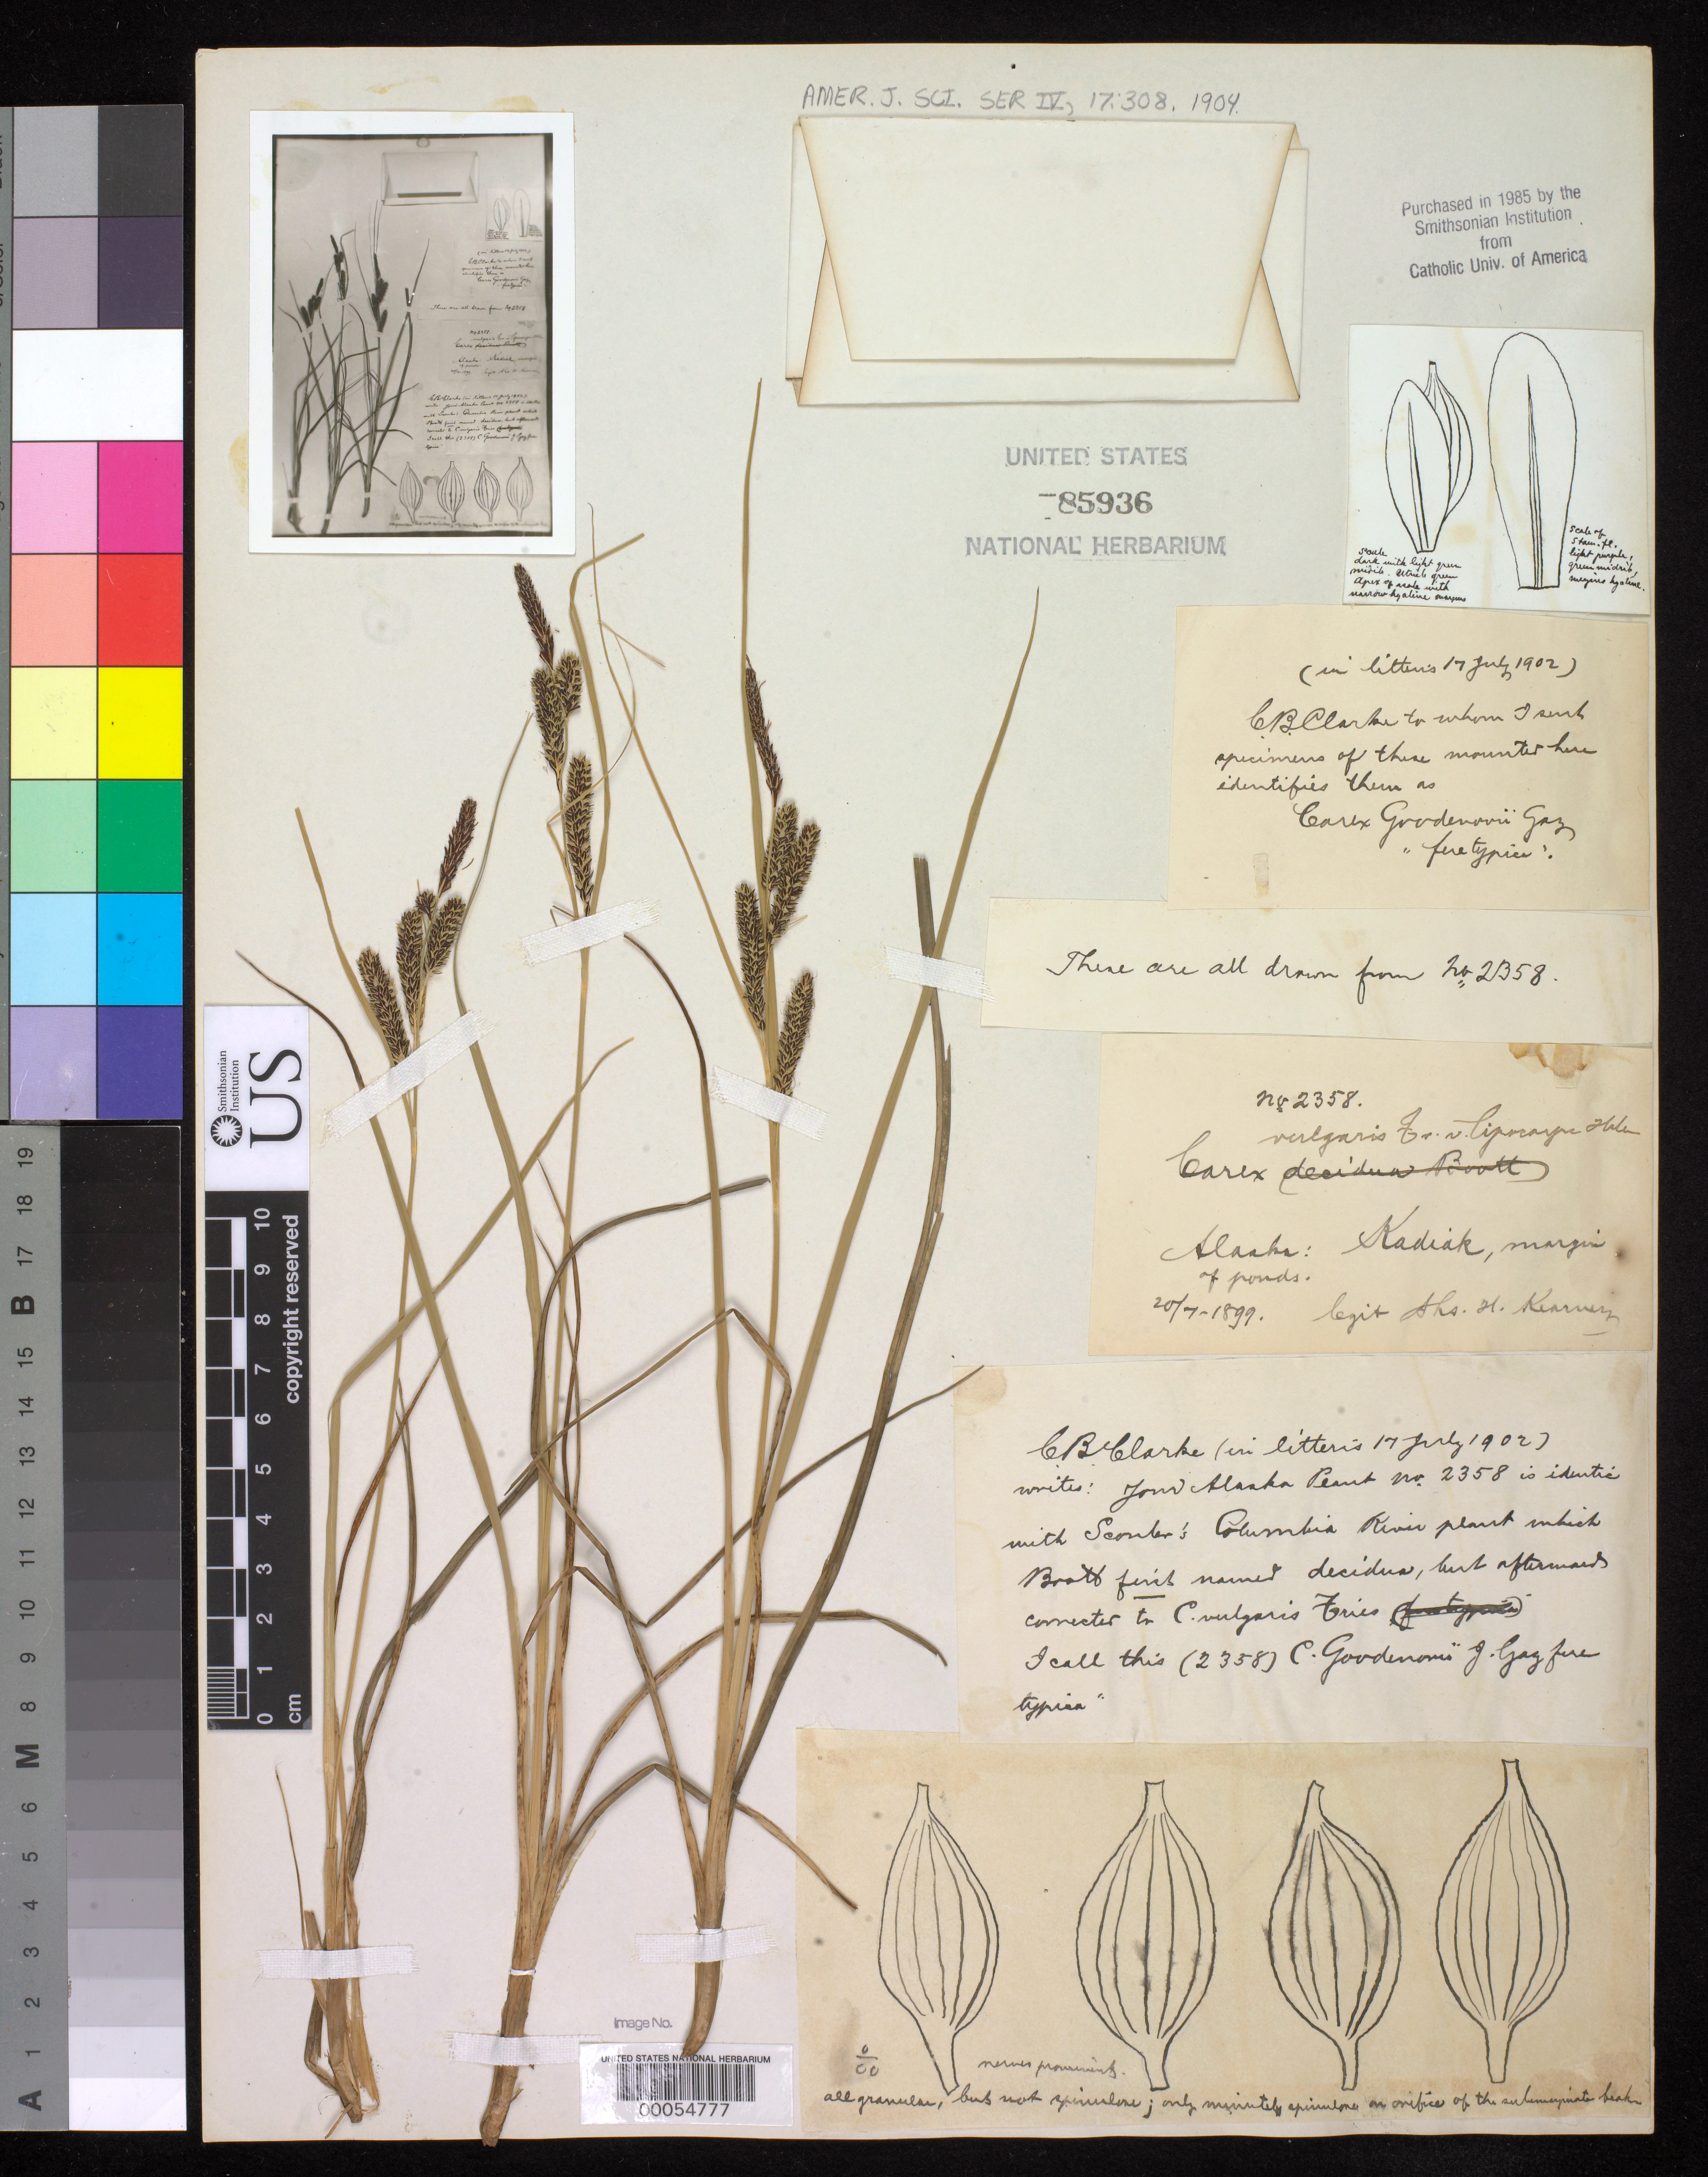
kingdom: Plantae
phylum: Tracheophyta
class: Liliopsida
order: Poales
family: Cyperaceae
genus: Carex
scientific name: Carex vulgaris var. lipocarpa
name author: Holm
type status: Isosyntype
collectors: T. H. Kearney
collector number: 2358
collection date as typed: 20 Jul 1899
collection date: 1899-07-20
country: United States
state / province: Alaska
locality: Kodiak.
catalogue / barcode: US 85936